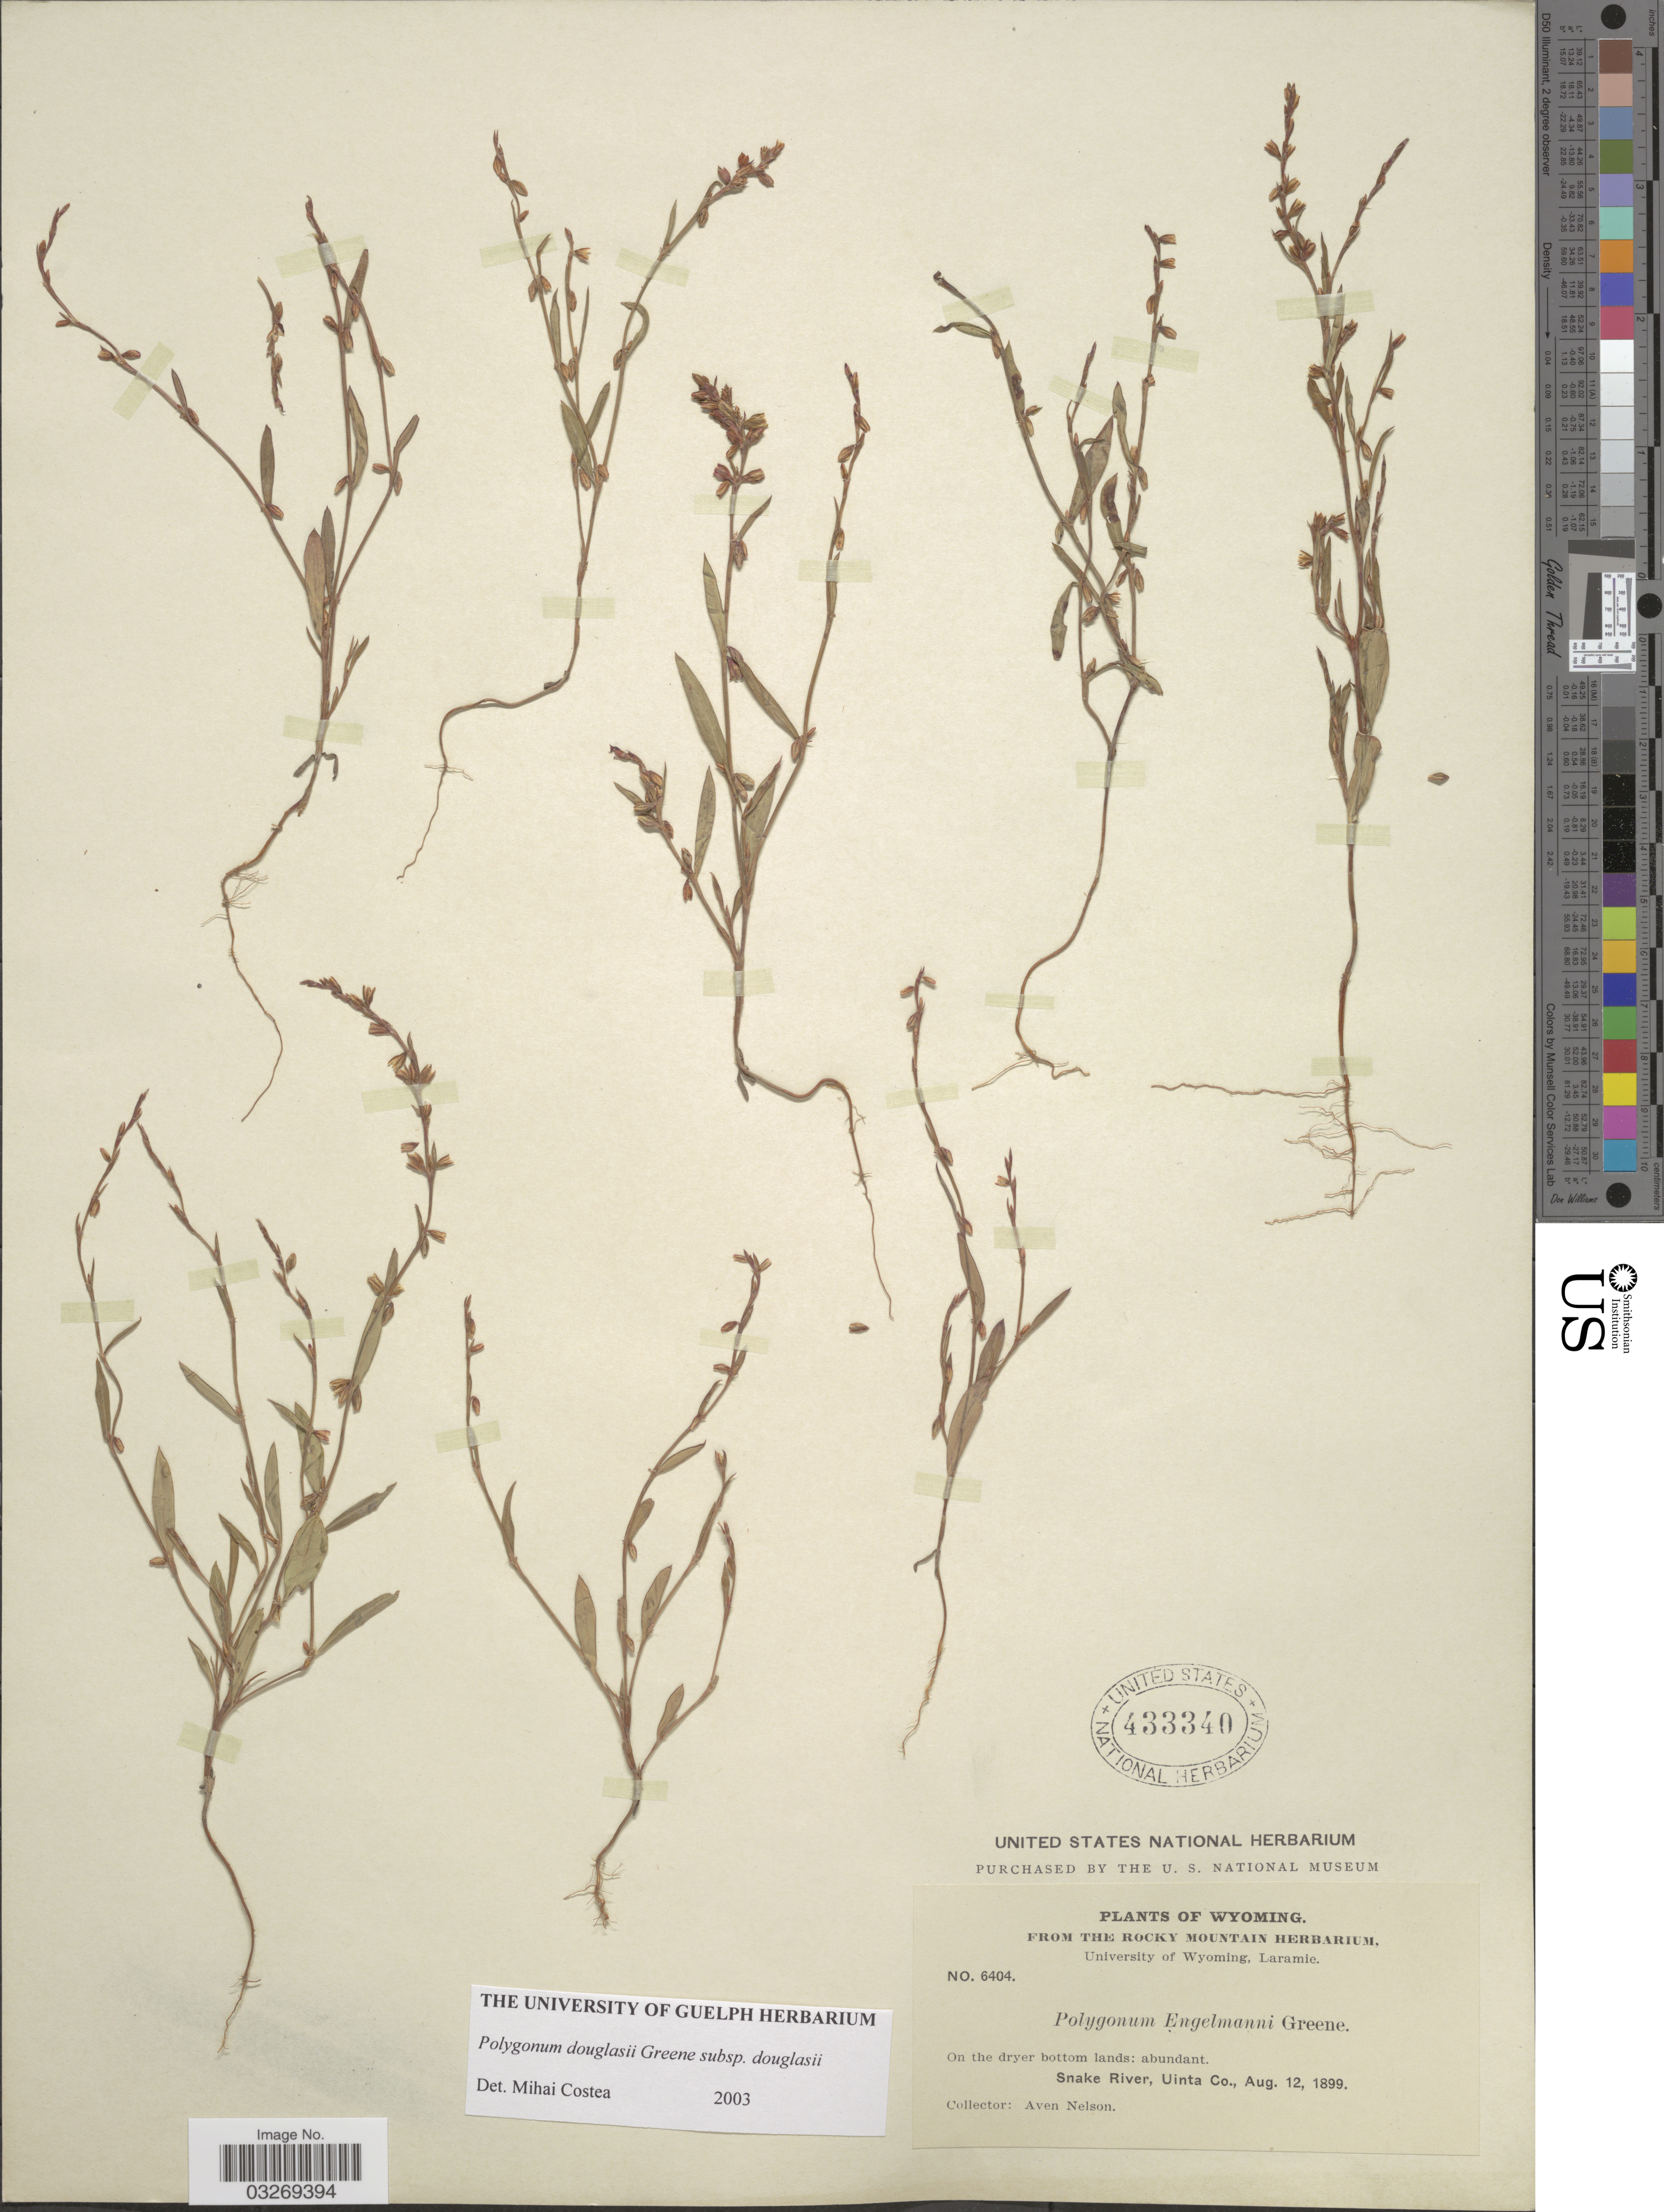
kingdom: Plantae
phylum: Tracheophyta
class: Magnoliopsida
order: Caryophyllales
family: Polygonaceae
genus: Polygonum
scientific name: Polygonum douglasii subsp. douglasii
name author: Greene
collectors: A. Nelson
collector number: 6404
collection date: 1899-08-12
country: United States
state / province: Wyoming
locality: Snake River, Uinta Co.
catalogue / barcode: US 433340